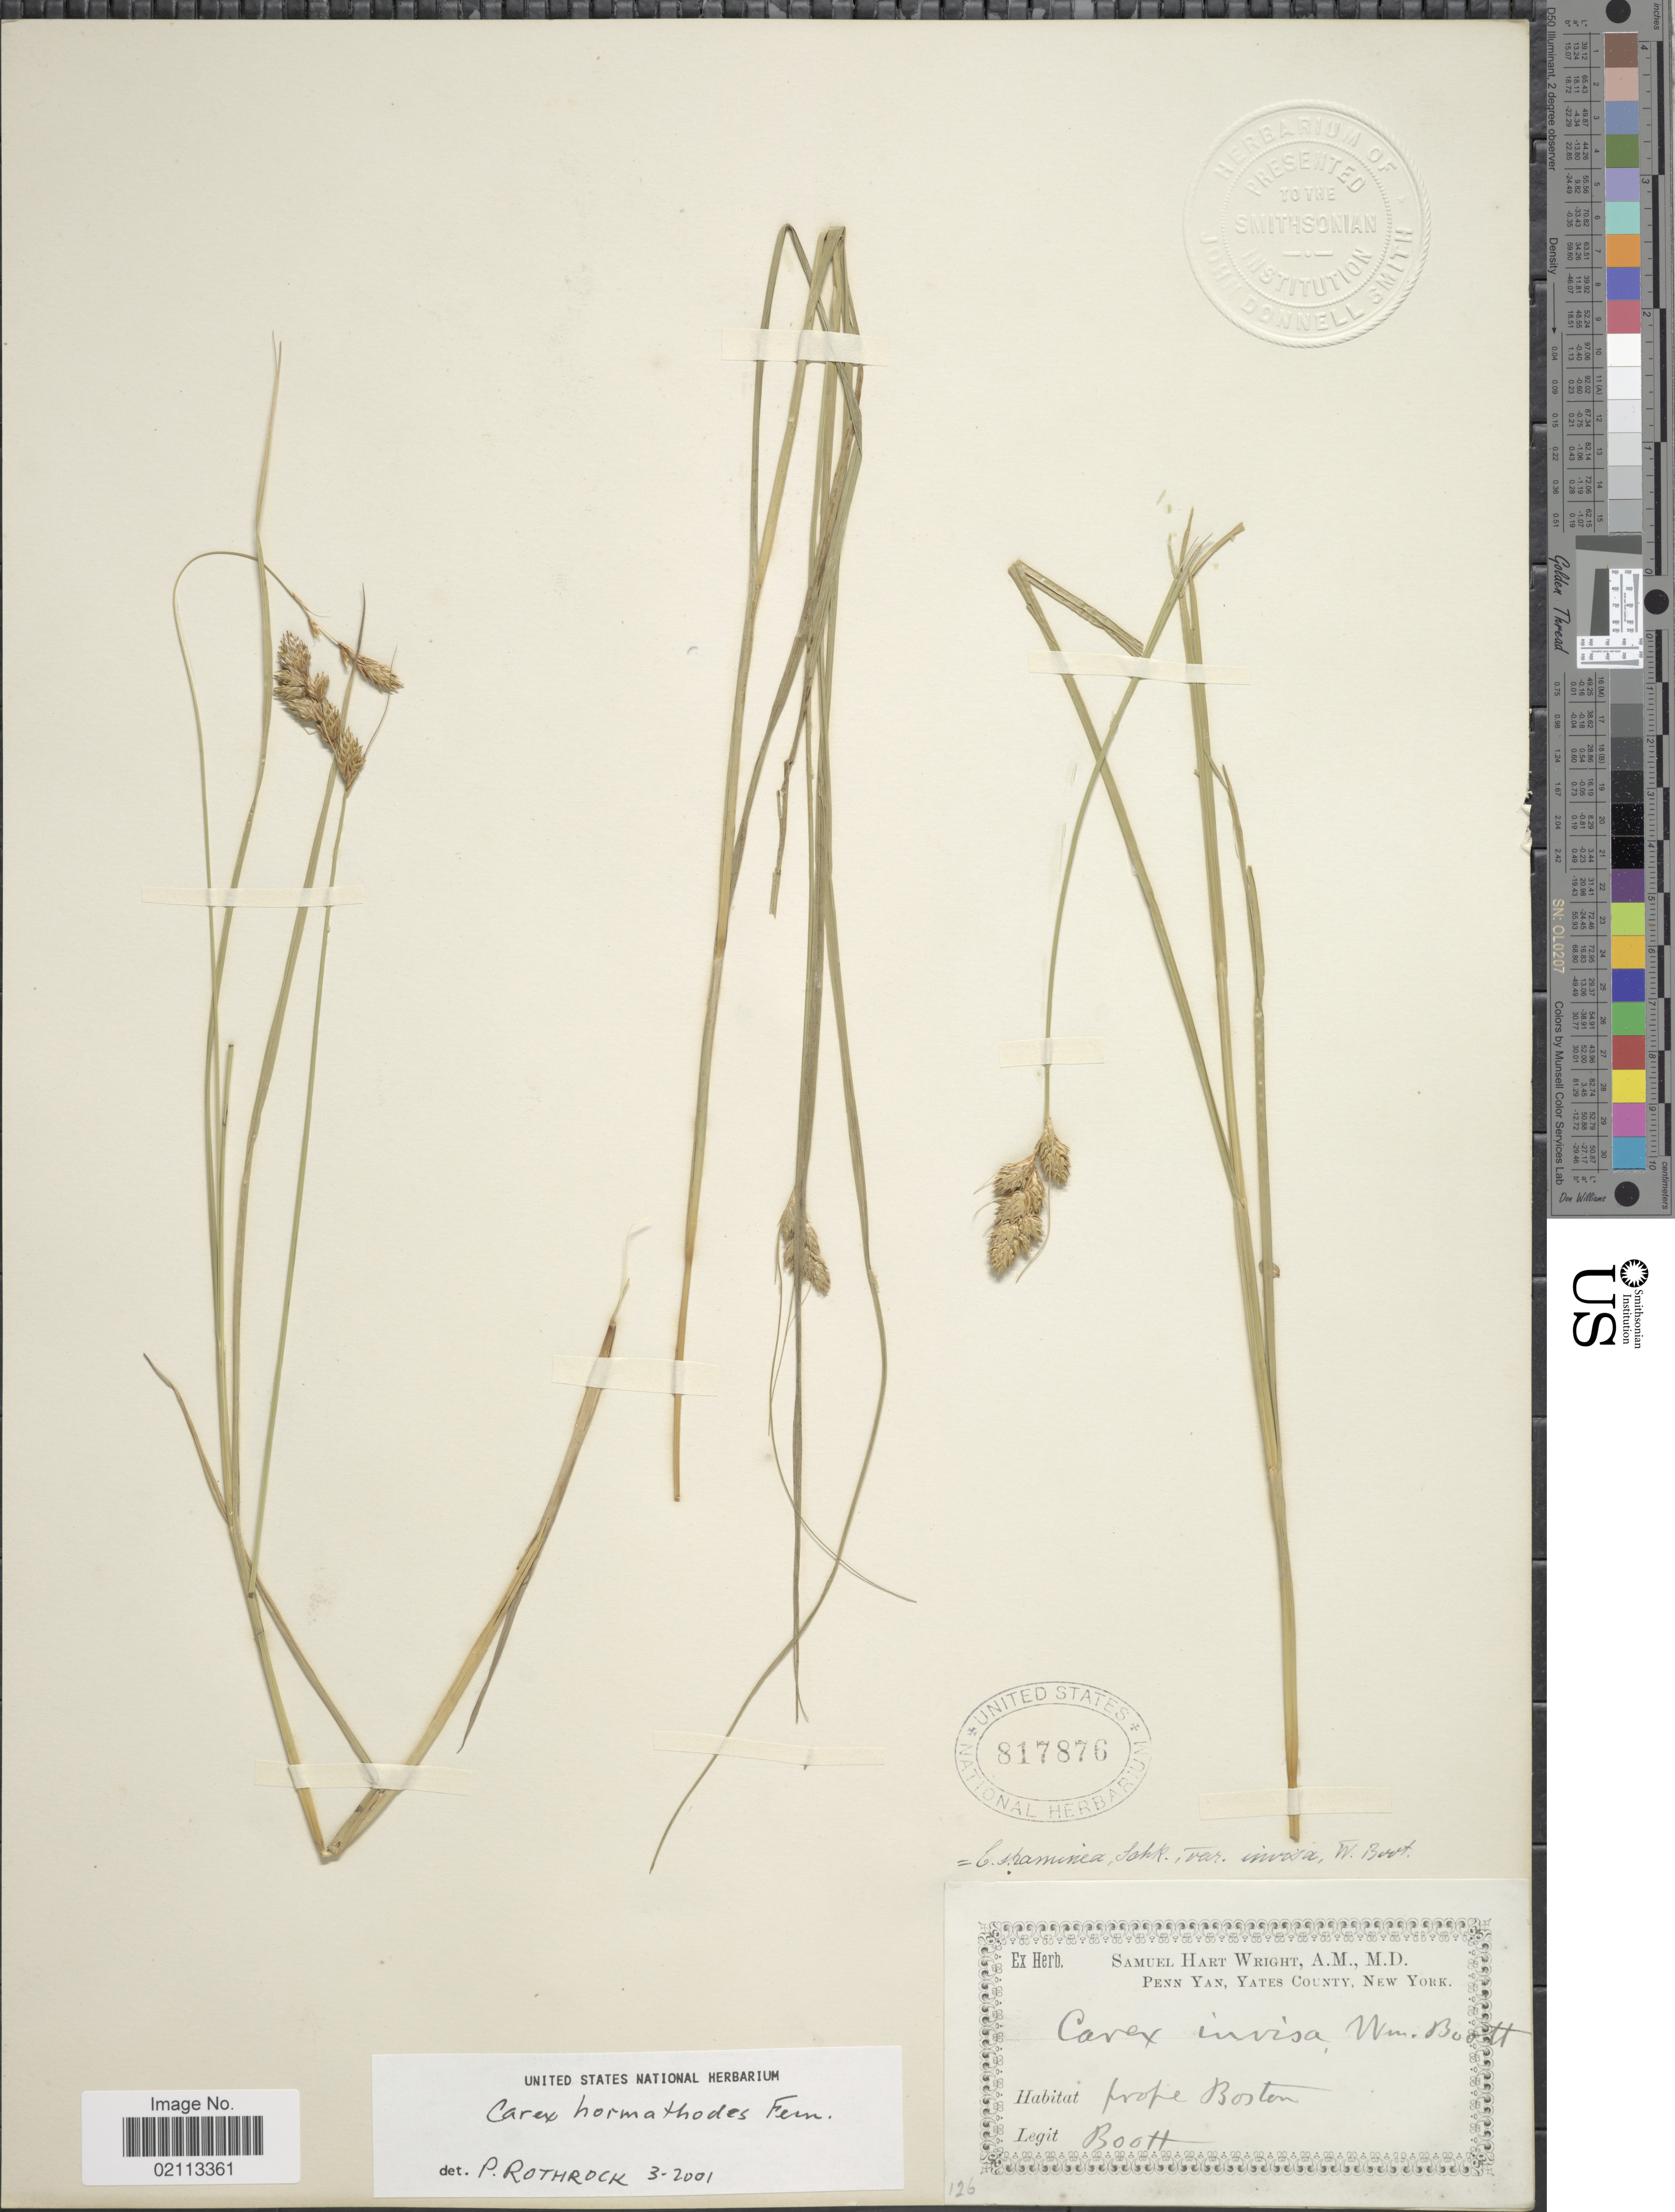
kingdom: Plantae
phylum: Tracheophyta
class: Liliopsida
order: Poales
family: Cyperaceae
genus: Carex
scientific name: Carex hormathodes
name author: Fernald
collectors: Boott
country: United States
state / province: Massachusetts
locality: Prope Boston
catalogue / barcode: US 817876